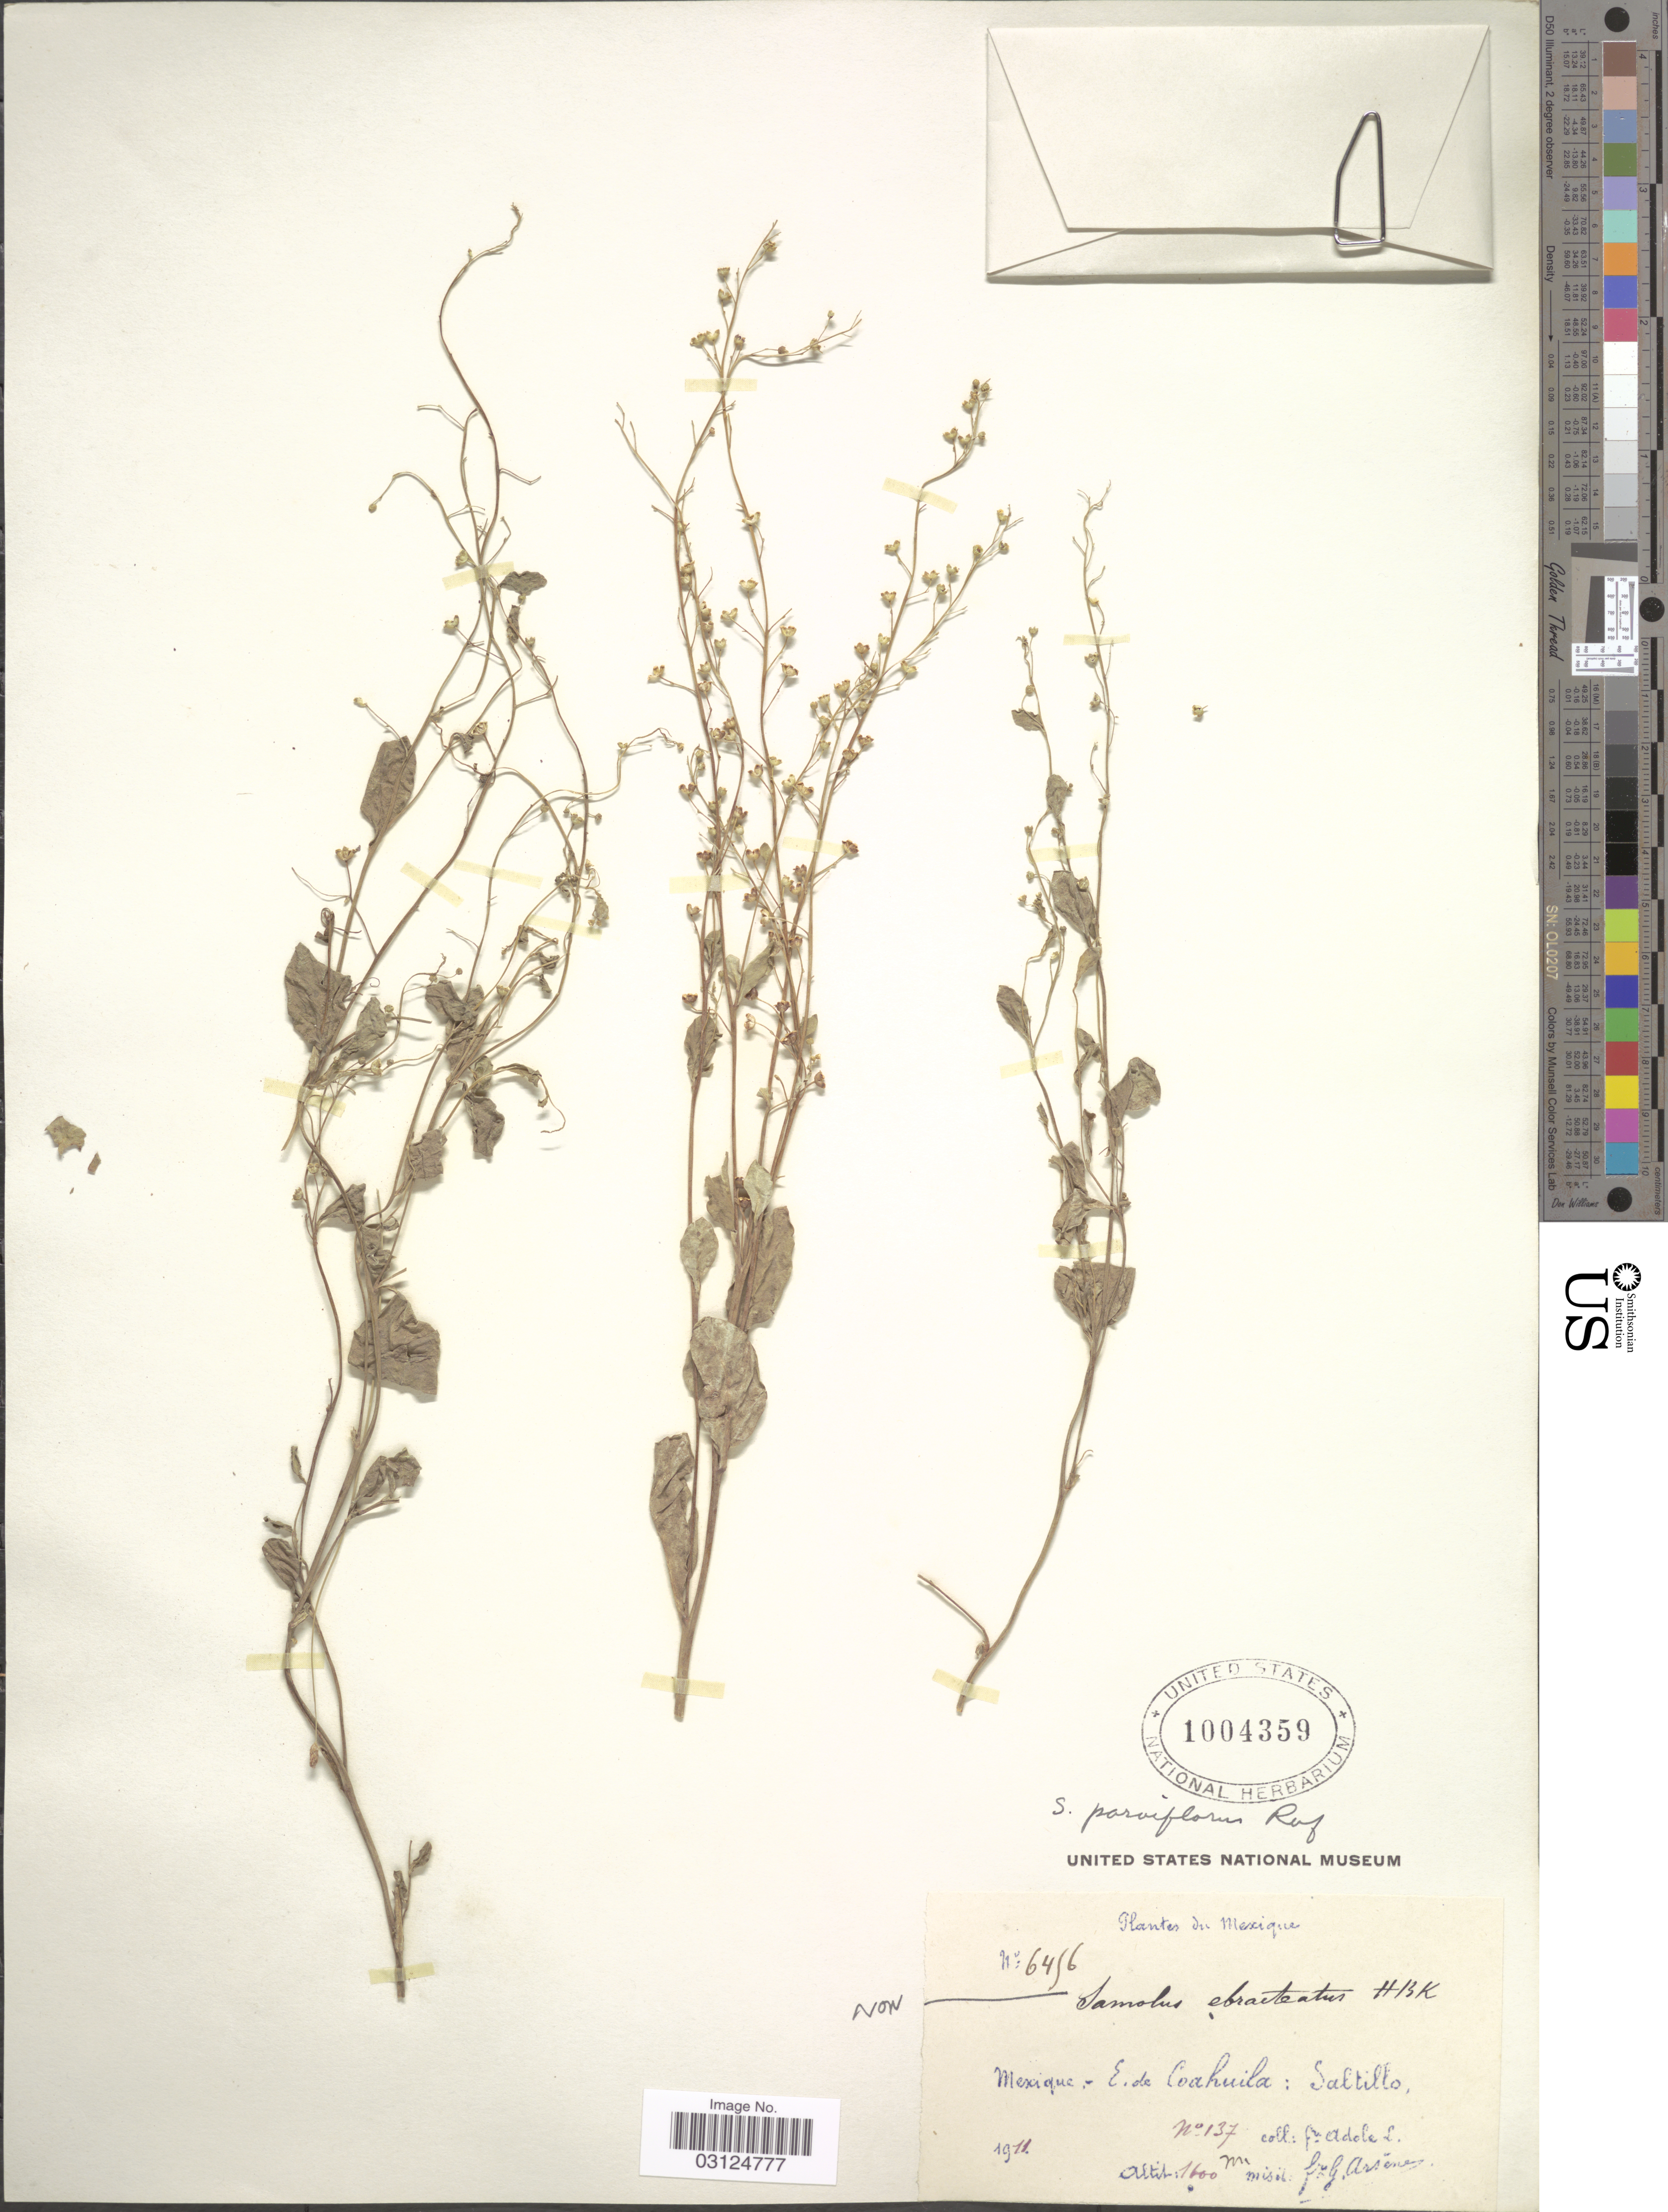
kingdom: Plantae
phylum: Tracheophyta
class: Magnoliopsida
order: Ericales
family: Primulaceae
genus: Samolus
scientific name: Samolus valerandi var. floribundus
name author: (Kunth) R. Knuth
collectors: Bro. Adole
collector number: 137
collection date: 1911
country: Mexico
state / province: Coahuila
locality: E. de Coahuila: Saltillo.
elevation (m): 1600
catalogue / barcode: US 1004359